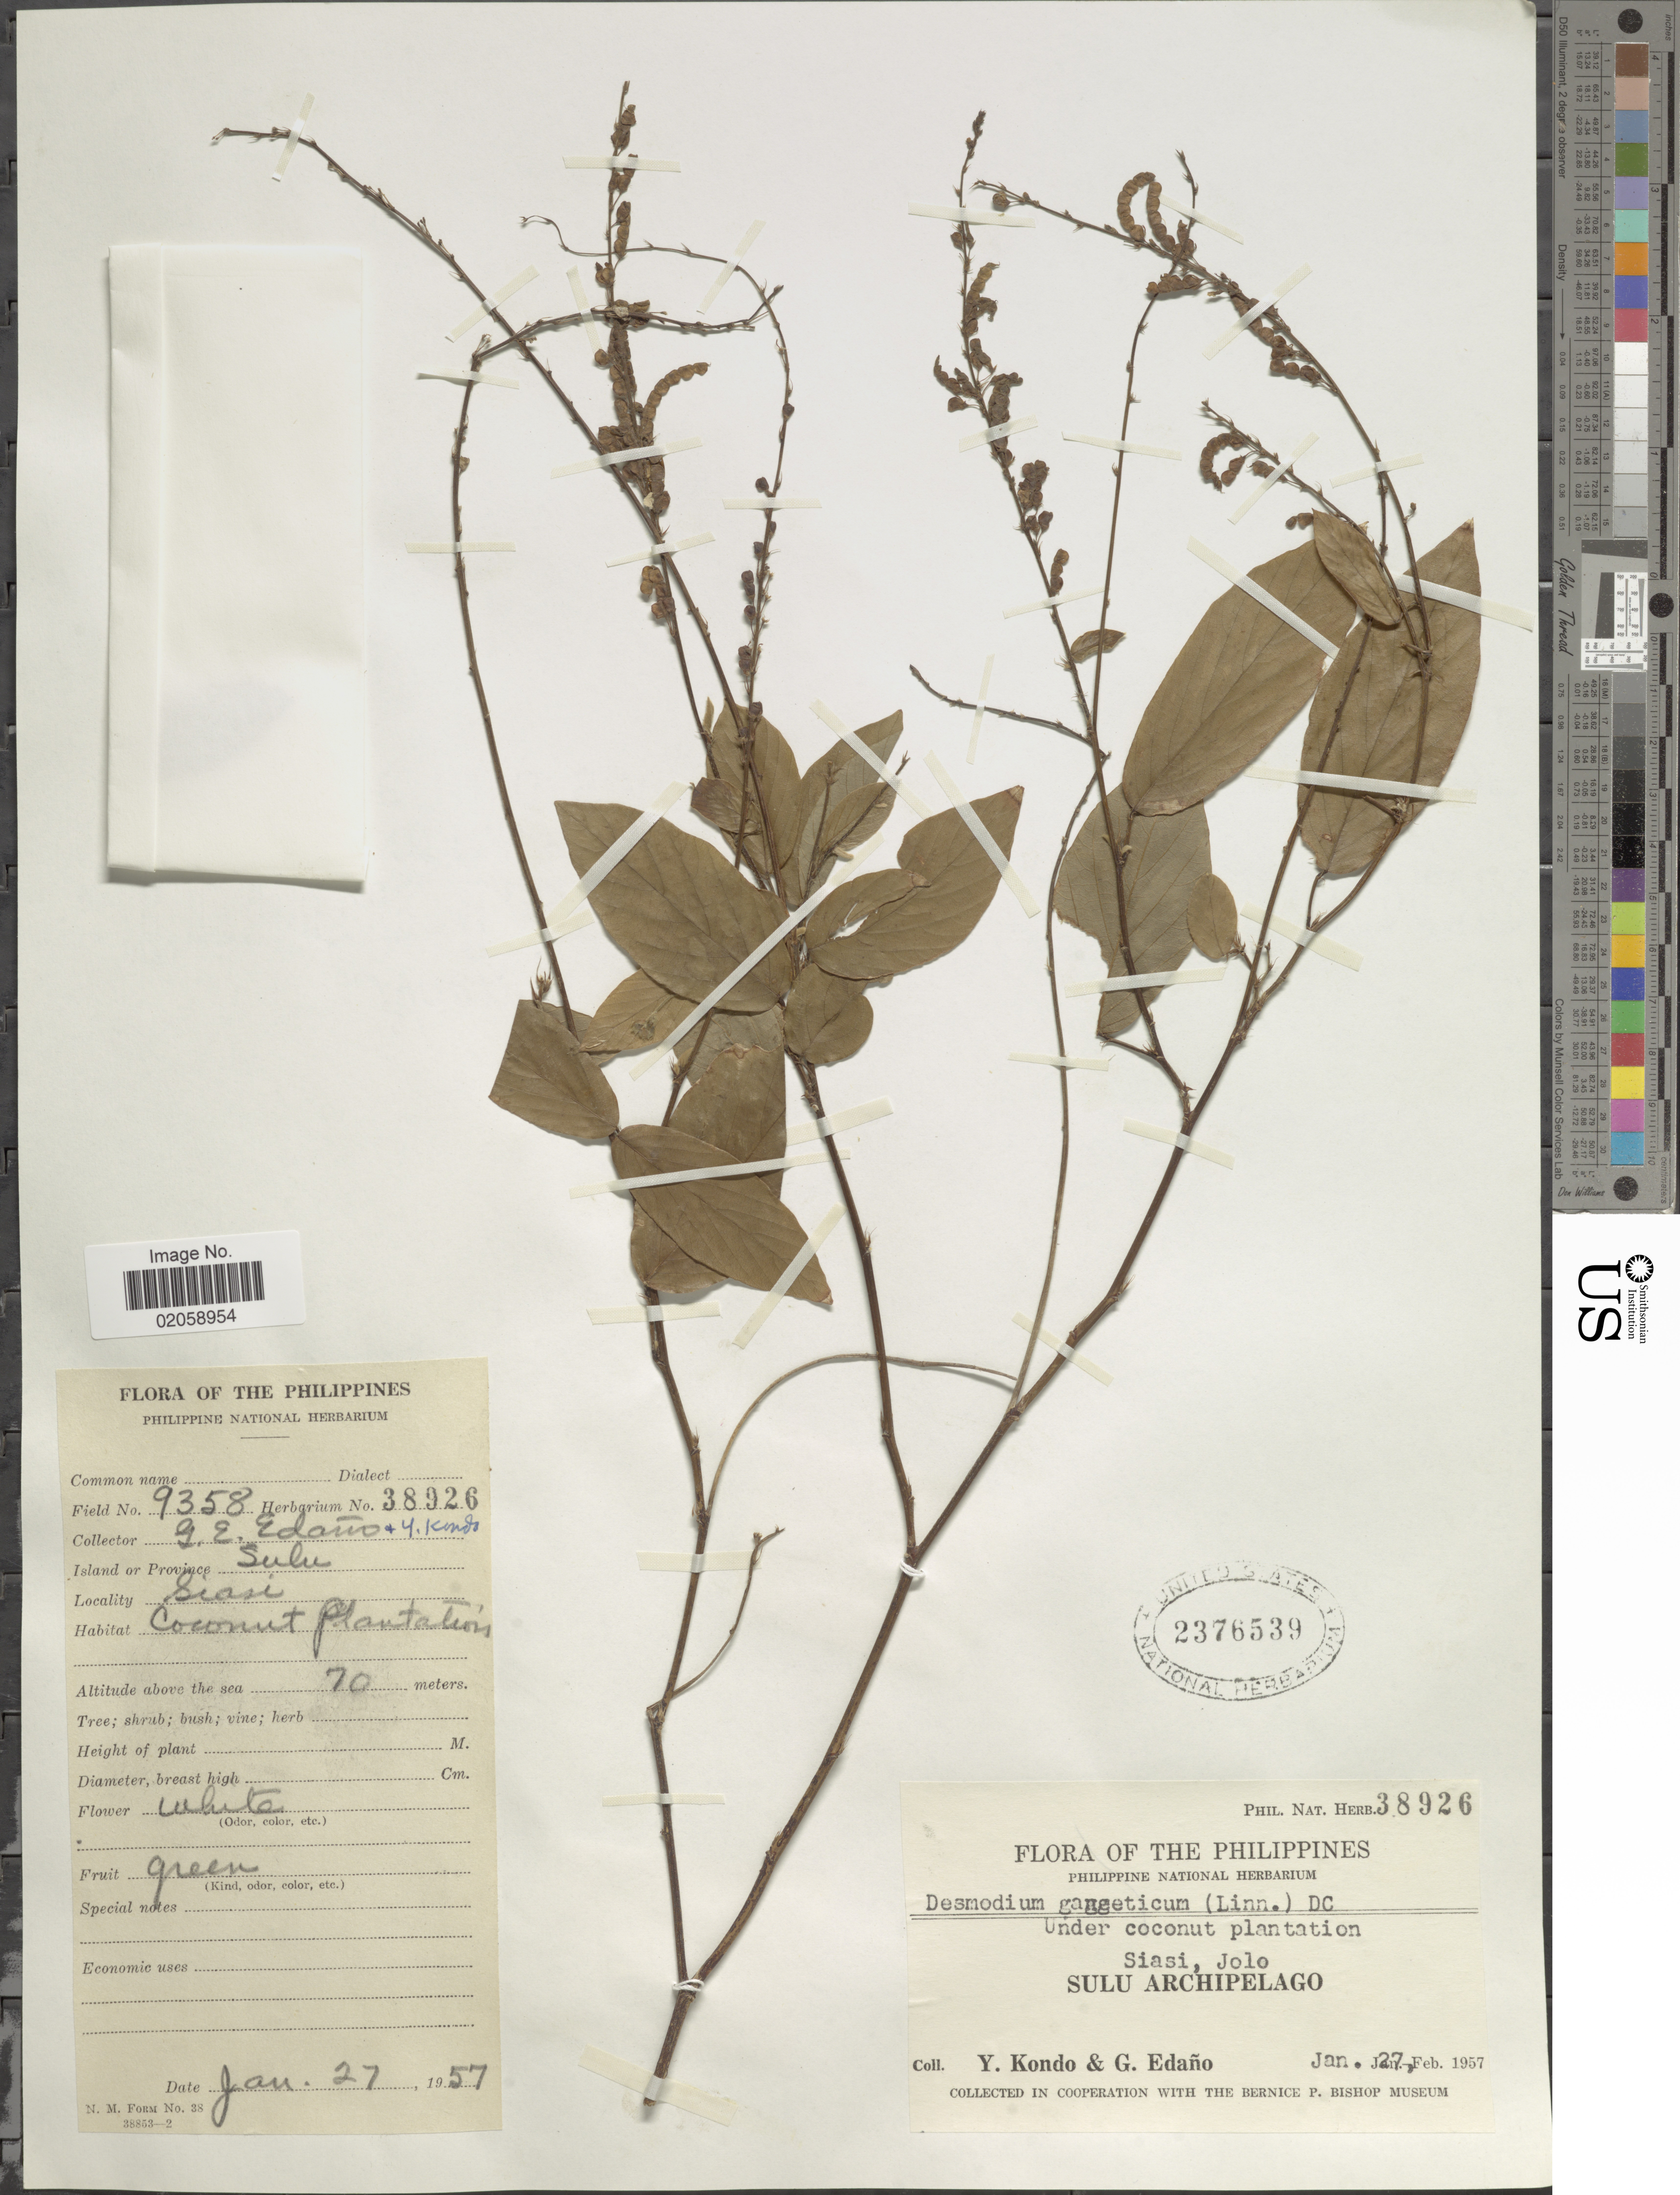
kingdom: Plantae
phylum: Tracheophyta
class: Magnoliopsida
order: Fabales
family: Fabaceae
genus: Pleurolobus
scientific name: Pleurolobus gangeticus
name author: (L.) J. St.-Hil. ex H. Ohashi & K. Ohashi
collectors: Y. Kondo & G. E. Edaño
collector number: Phil. Nat. Herb. 38926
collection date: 1957-01-27/1957-02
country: Philippines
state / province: Muslim Mindanao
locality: Siasi, Jolo. Sulu Archipelago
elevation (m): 70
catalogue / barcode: US 2376539